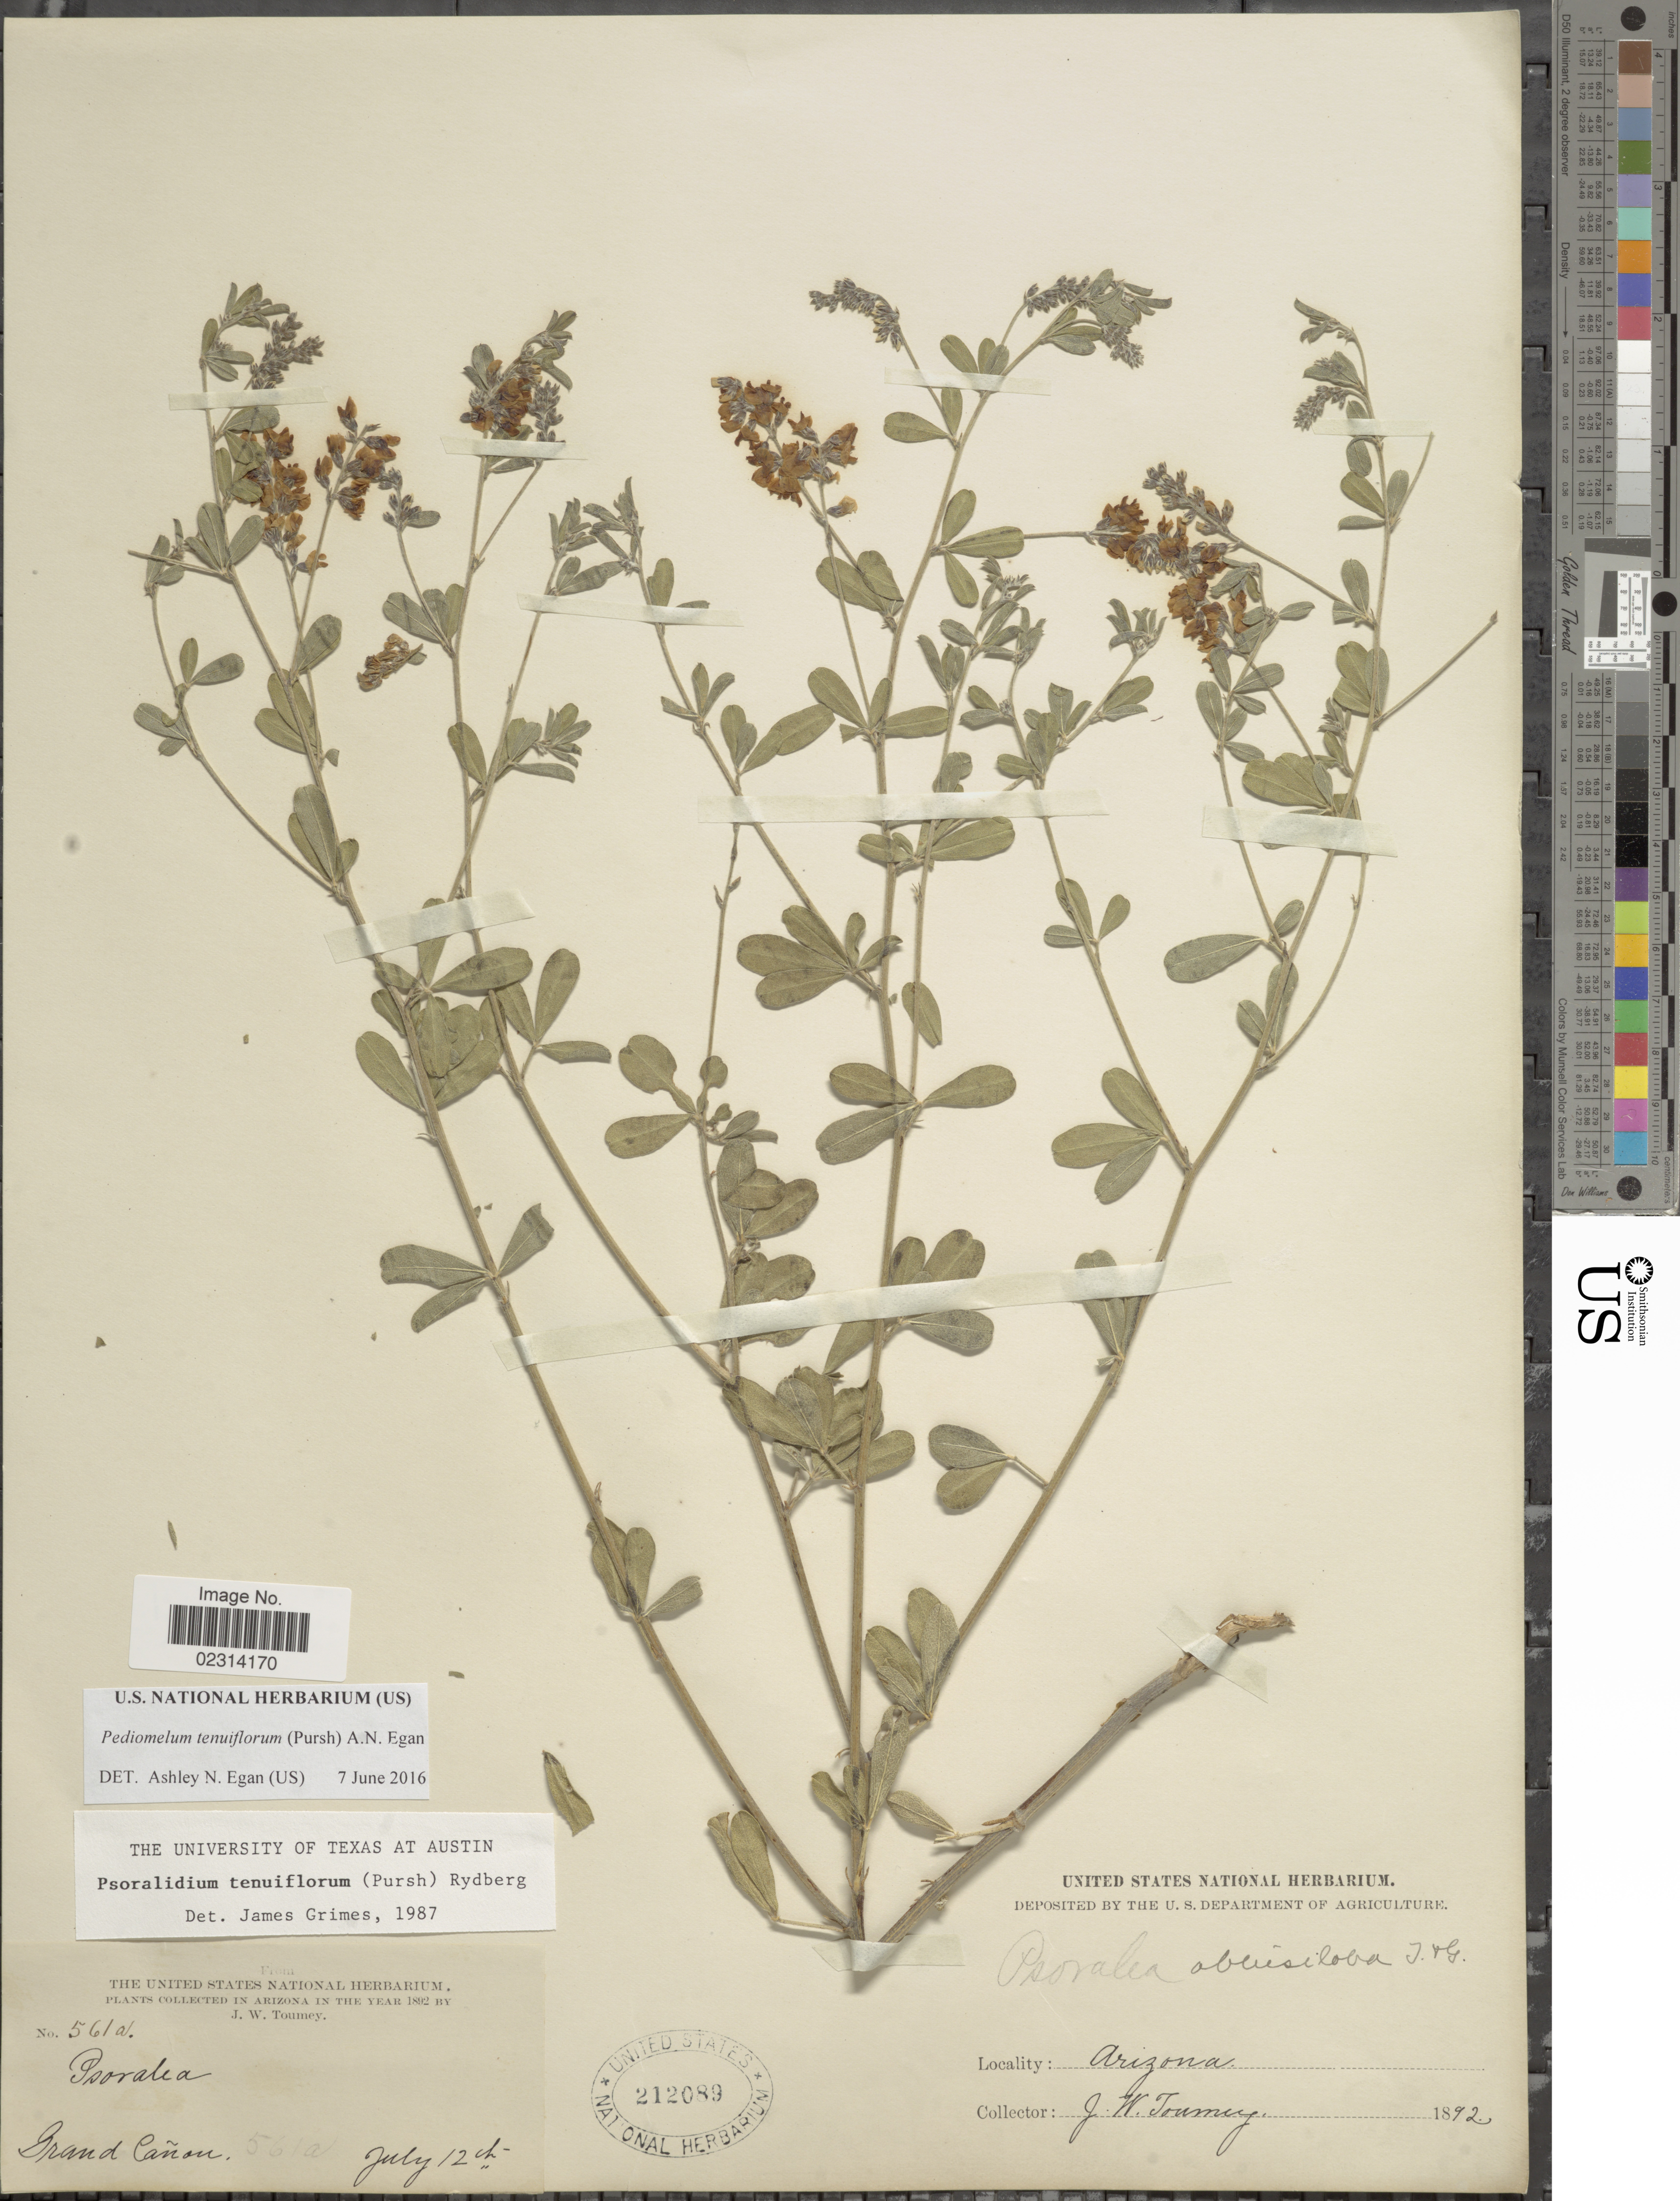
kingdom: Plantae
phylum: Tracheophyta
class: Magnoliopsida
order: Fabales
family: Fabaceae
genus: Psoralidium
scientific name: Psoralidium tenuiflorum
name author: (Pursh) Rydb.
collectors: J. W. Toumey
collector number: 561a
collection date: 1892-07-12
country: United States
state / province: Arizona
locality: Grand Cañon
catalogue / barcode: US 212089